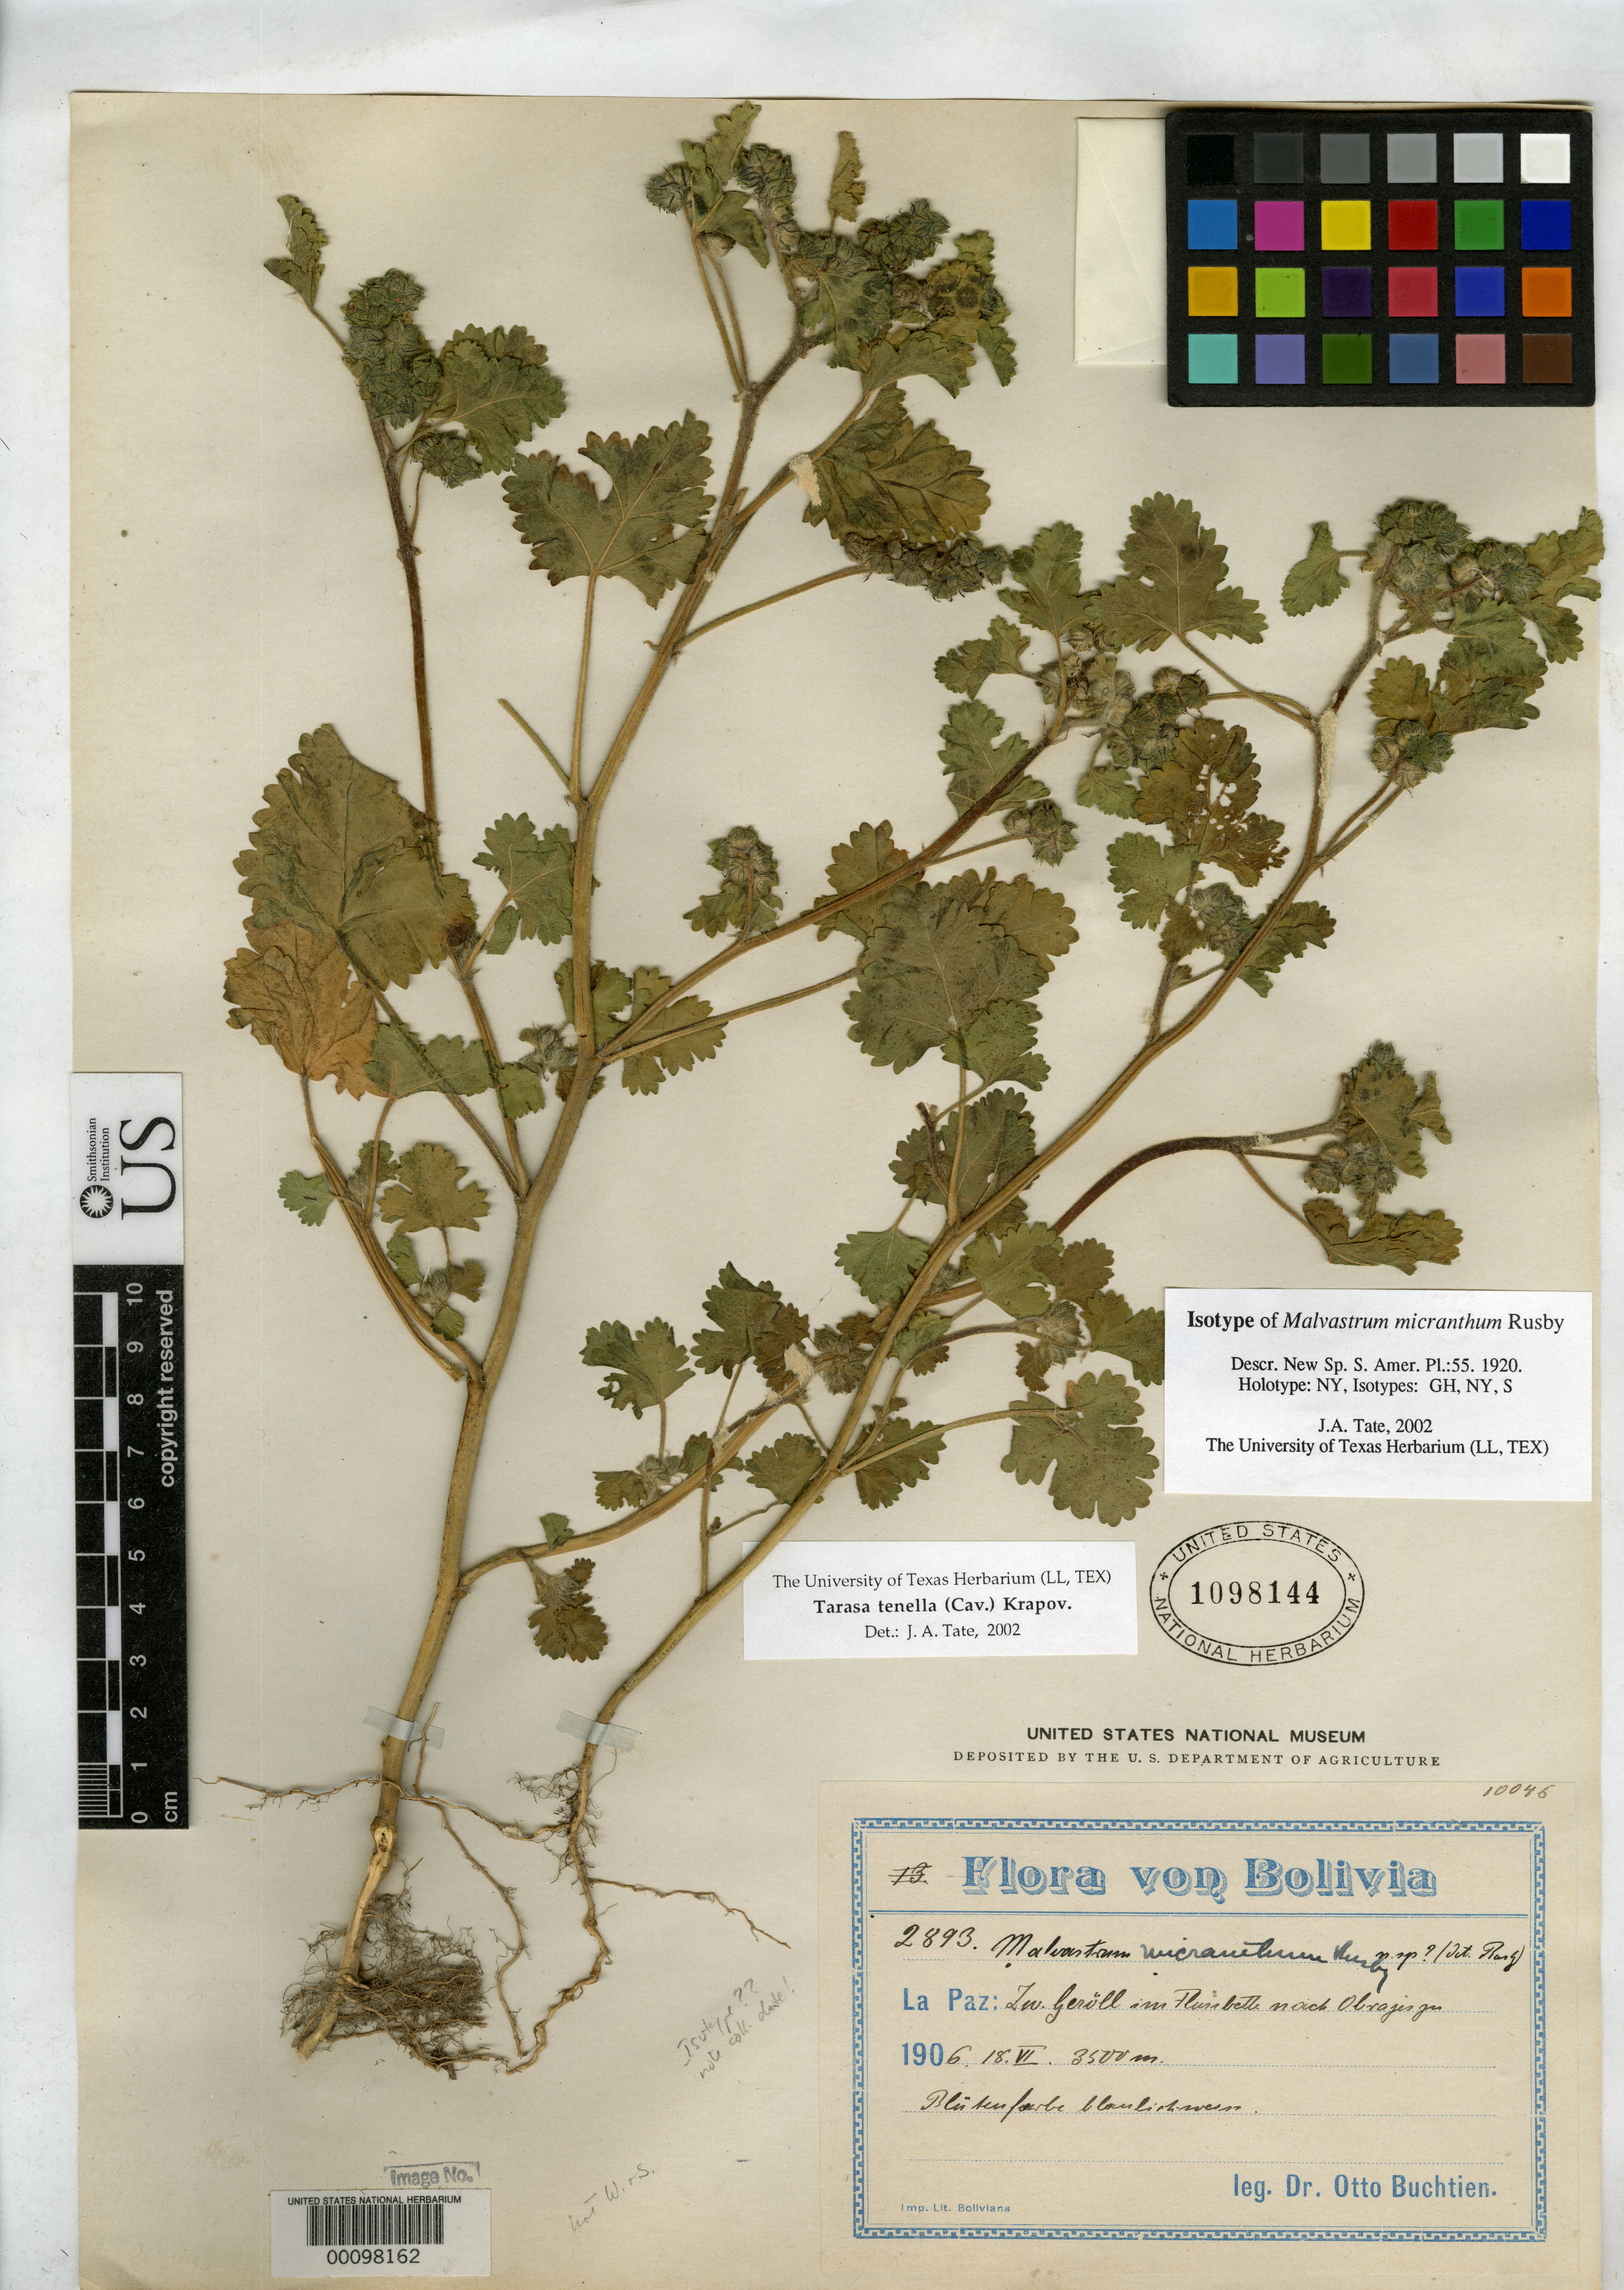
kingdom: Plantae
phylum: Tracheophyta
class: Magnoliopsida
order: Malvales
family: Malvaceae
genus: Malvastrum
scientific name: Malvastrum micranthum Rusby nom. illeg.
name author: Rusby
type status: Possible Isotype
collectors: O. Buchtien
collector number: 2893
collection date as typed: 1906. 18. VI.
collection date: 1906-06-18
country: Bolivia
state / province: La Paz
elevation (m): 3500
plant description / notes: Malvastrum micranthum Rusby (1920) is an illegitimate later homonym of Malvastrum micranthus Wooton & Standley (1913).; This sheet annotated by J.A. Tate (2002) as "isotype" but dubiously type material; protologue cites collection date as April 1910.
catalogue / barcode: US 1098144